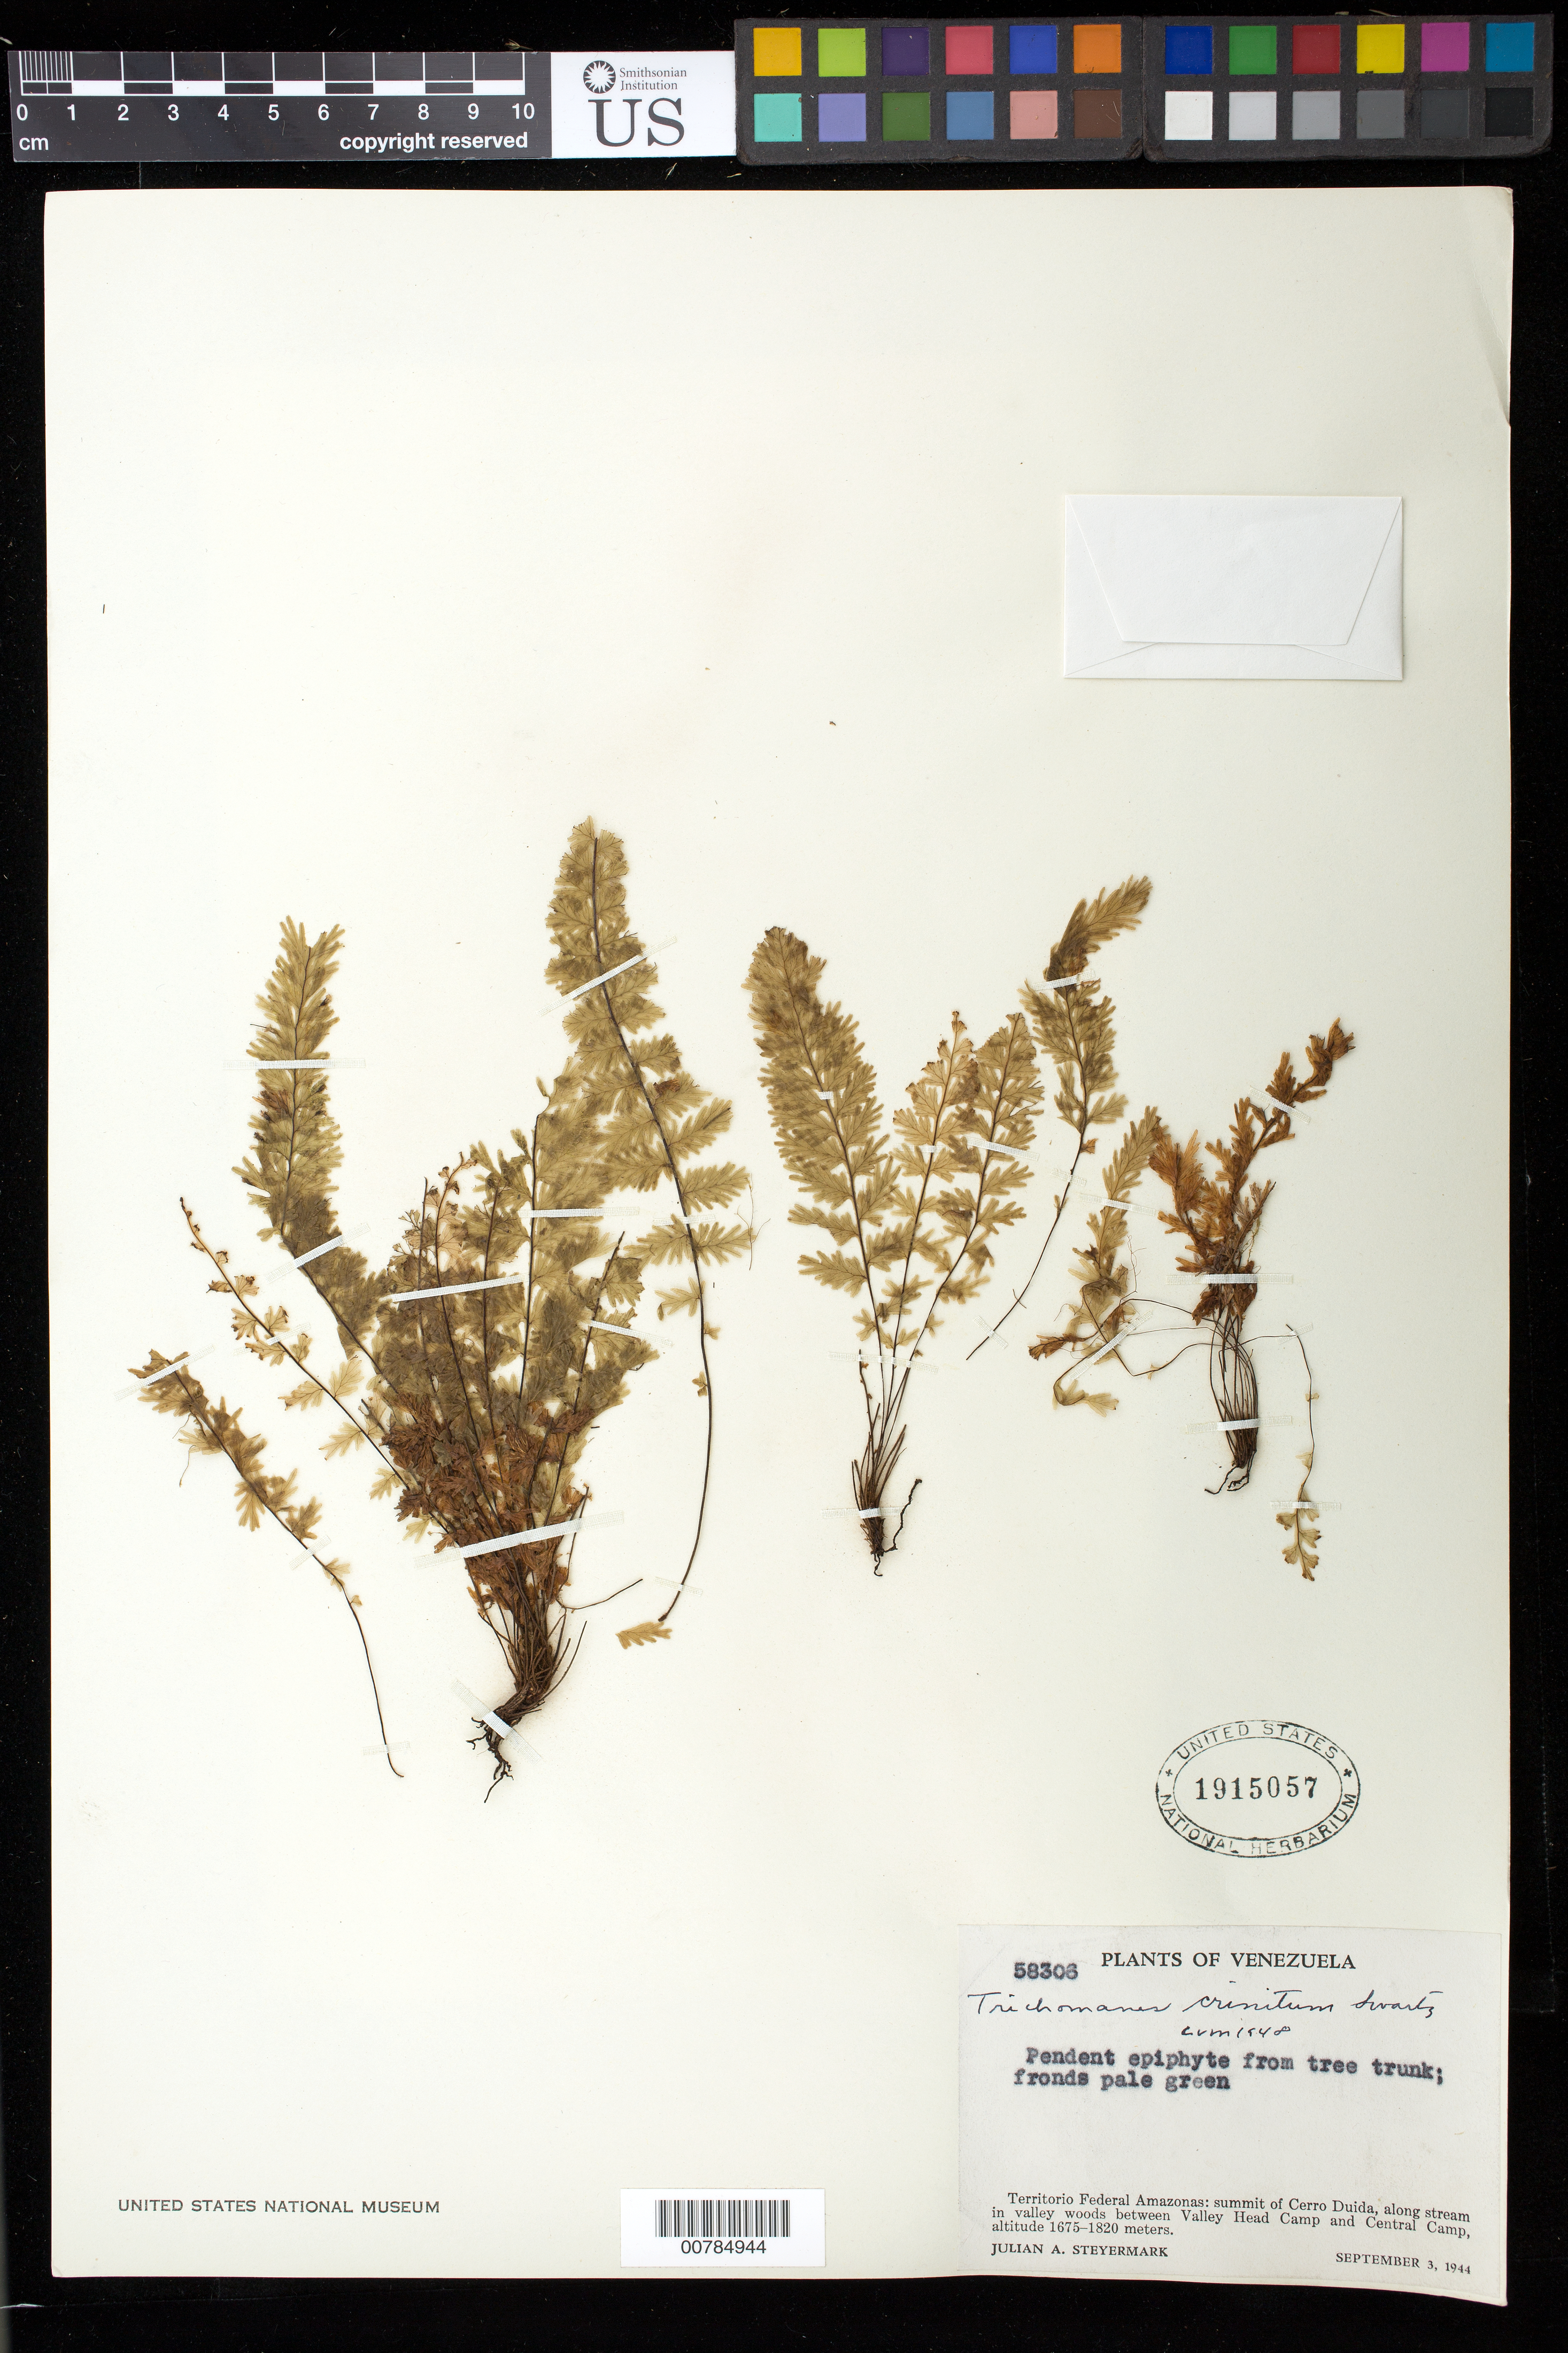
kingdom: Plantae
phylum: Tracheophyta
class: Polypodiopsida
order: Hymenophyllales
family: Hymenophyllaceae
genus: Trichomanes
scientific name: Trichomanes crinitum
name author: Sw.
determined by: Morton, C. V.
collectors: J. Steyermark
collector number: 58306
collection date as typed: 3-Sep-44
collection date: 1944-09-03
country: Venezuela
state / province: Amazonas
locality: Cerro Duida, between Valley Head Camp and Central Camp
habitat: Along stream in valley woods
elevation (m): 1675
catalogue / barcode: US 1915057